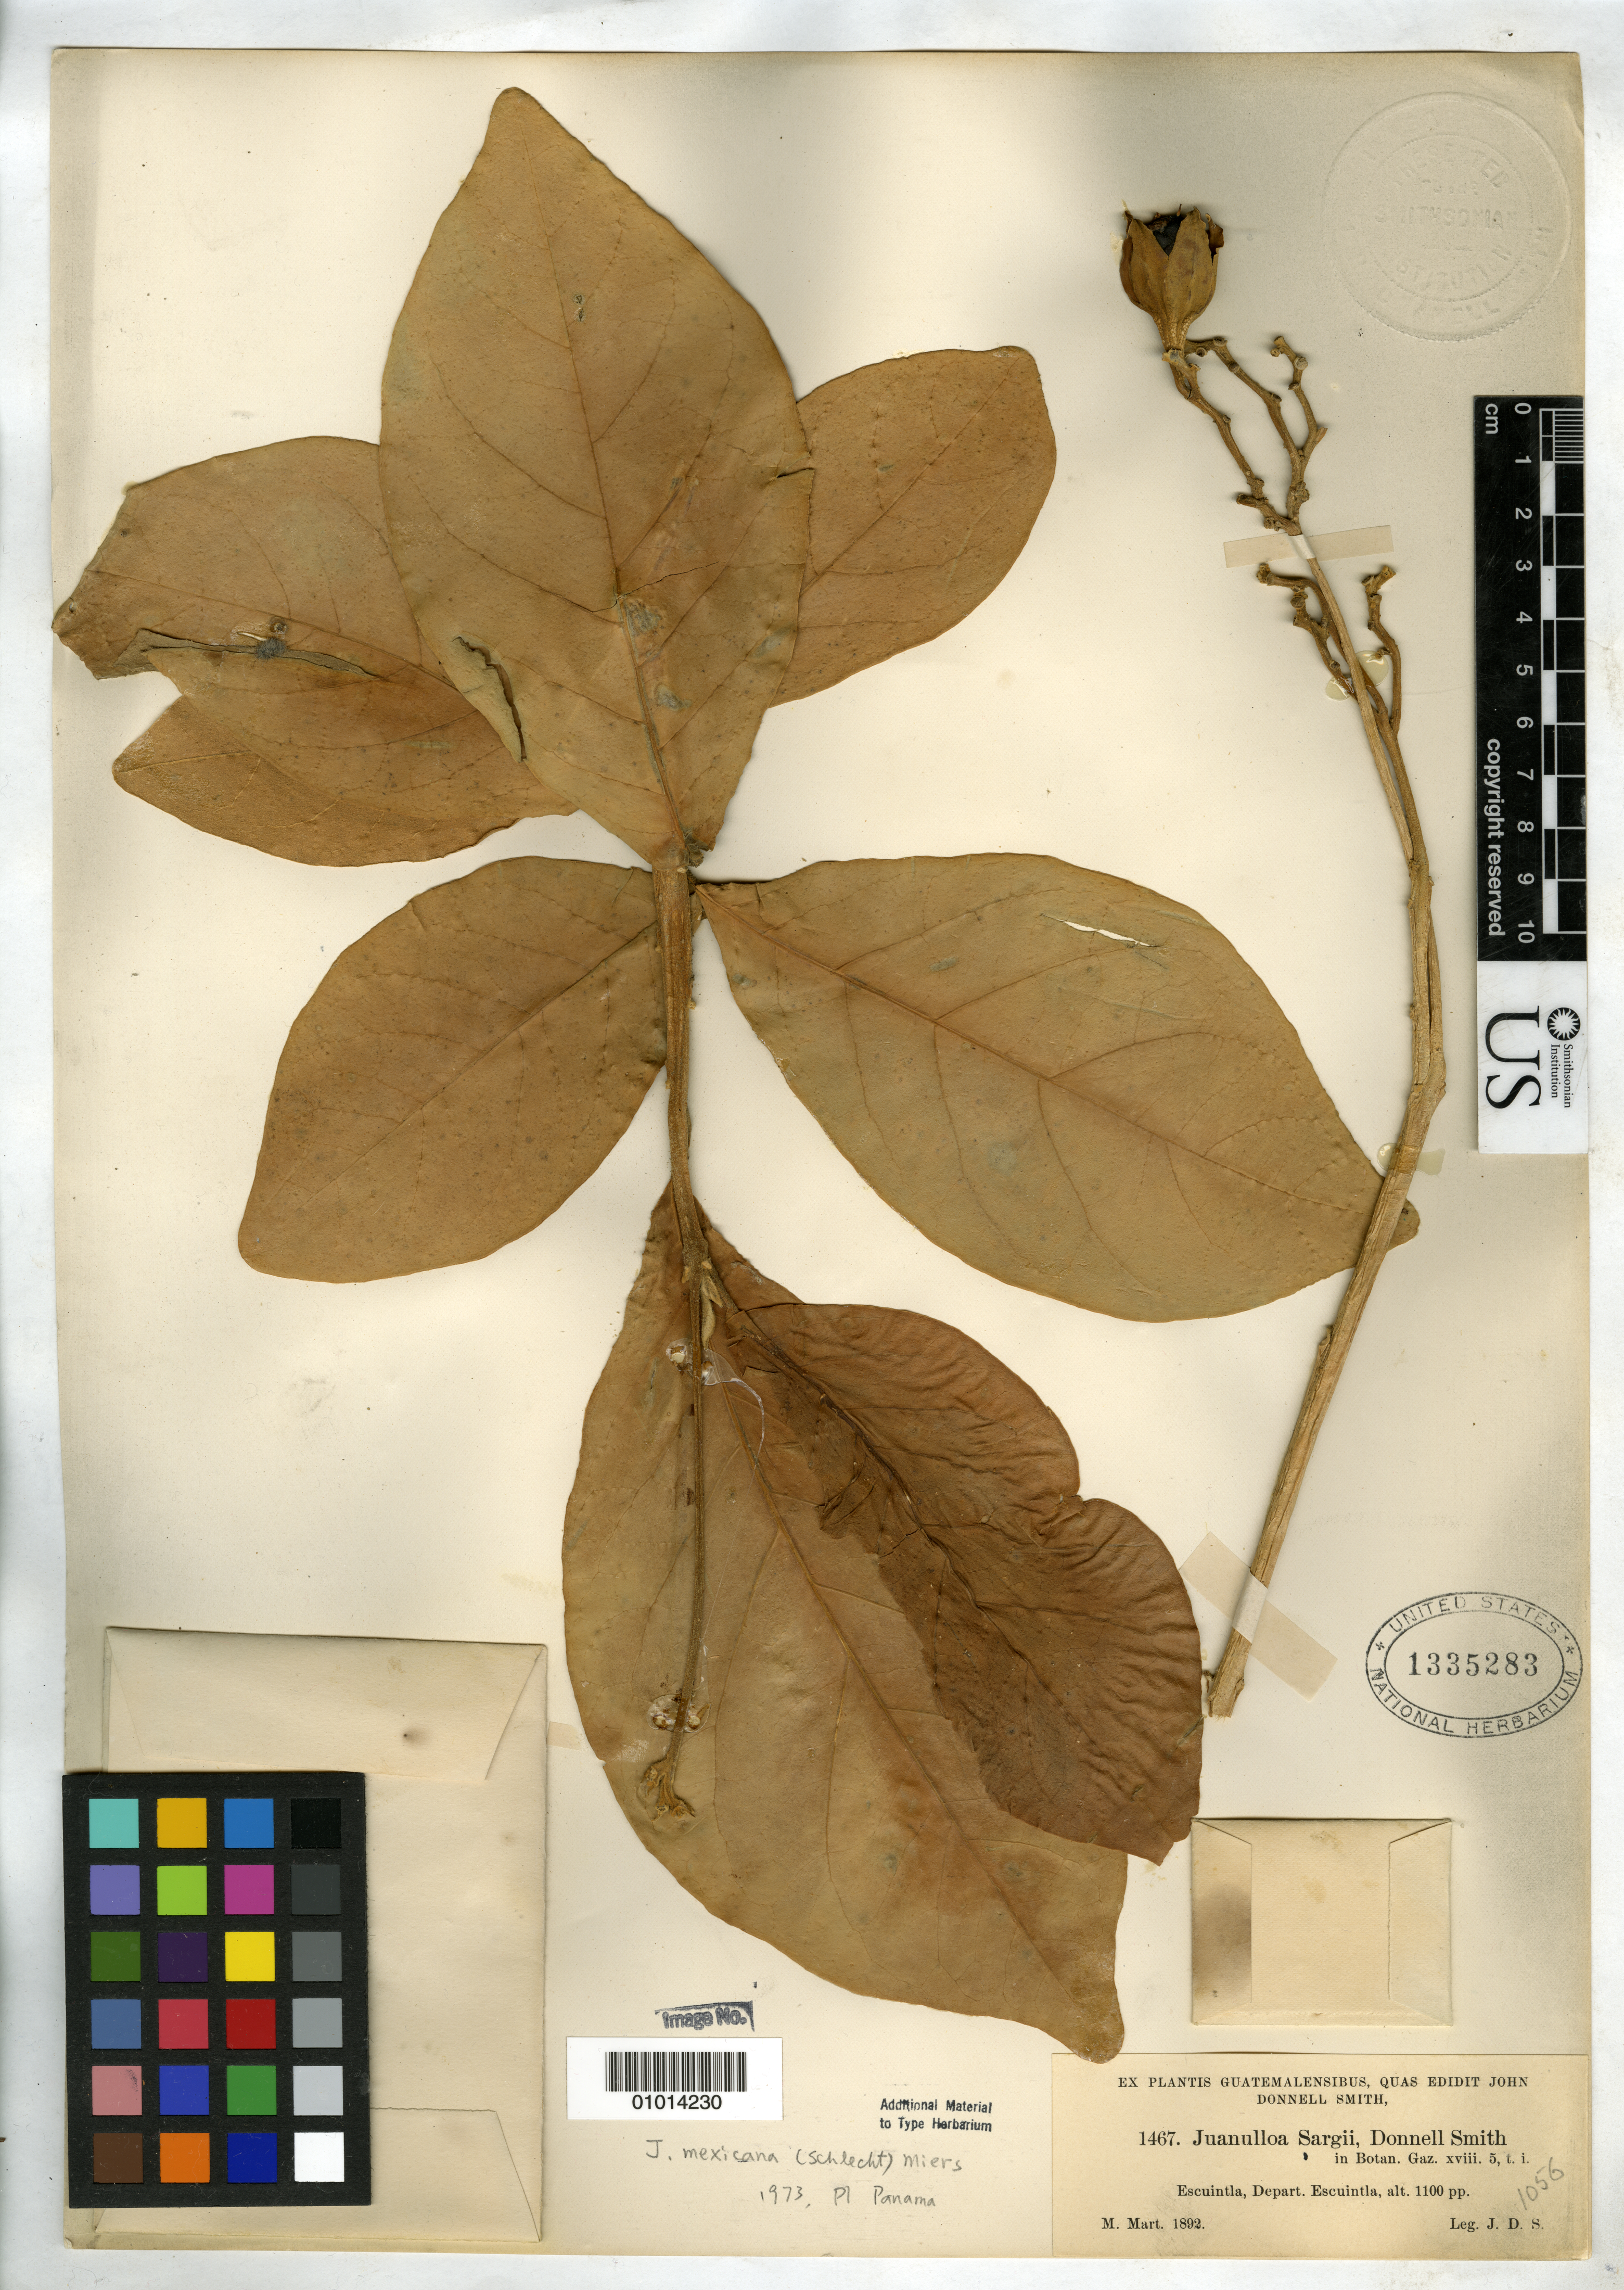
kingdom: Plantae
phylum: Tracheophyta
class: Magnoliopsida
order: Solanales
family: Solanaceae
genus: Juanulloa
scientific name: Juanulloa sargii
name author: Donn. Sm.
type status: Type Collection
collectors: J. Donnell Smith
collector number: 1467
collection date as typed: Mar 1892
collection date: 1892-03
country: Guatemala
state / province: Escuintla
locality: Escuintla.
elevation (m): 335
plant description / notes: Specimen ex John Donnell Smith herbarium.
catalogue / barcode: US 1335283